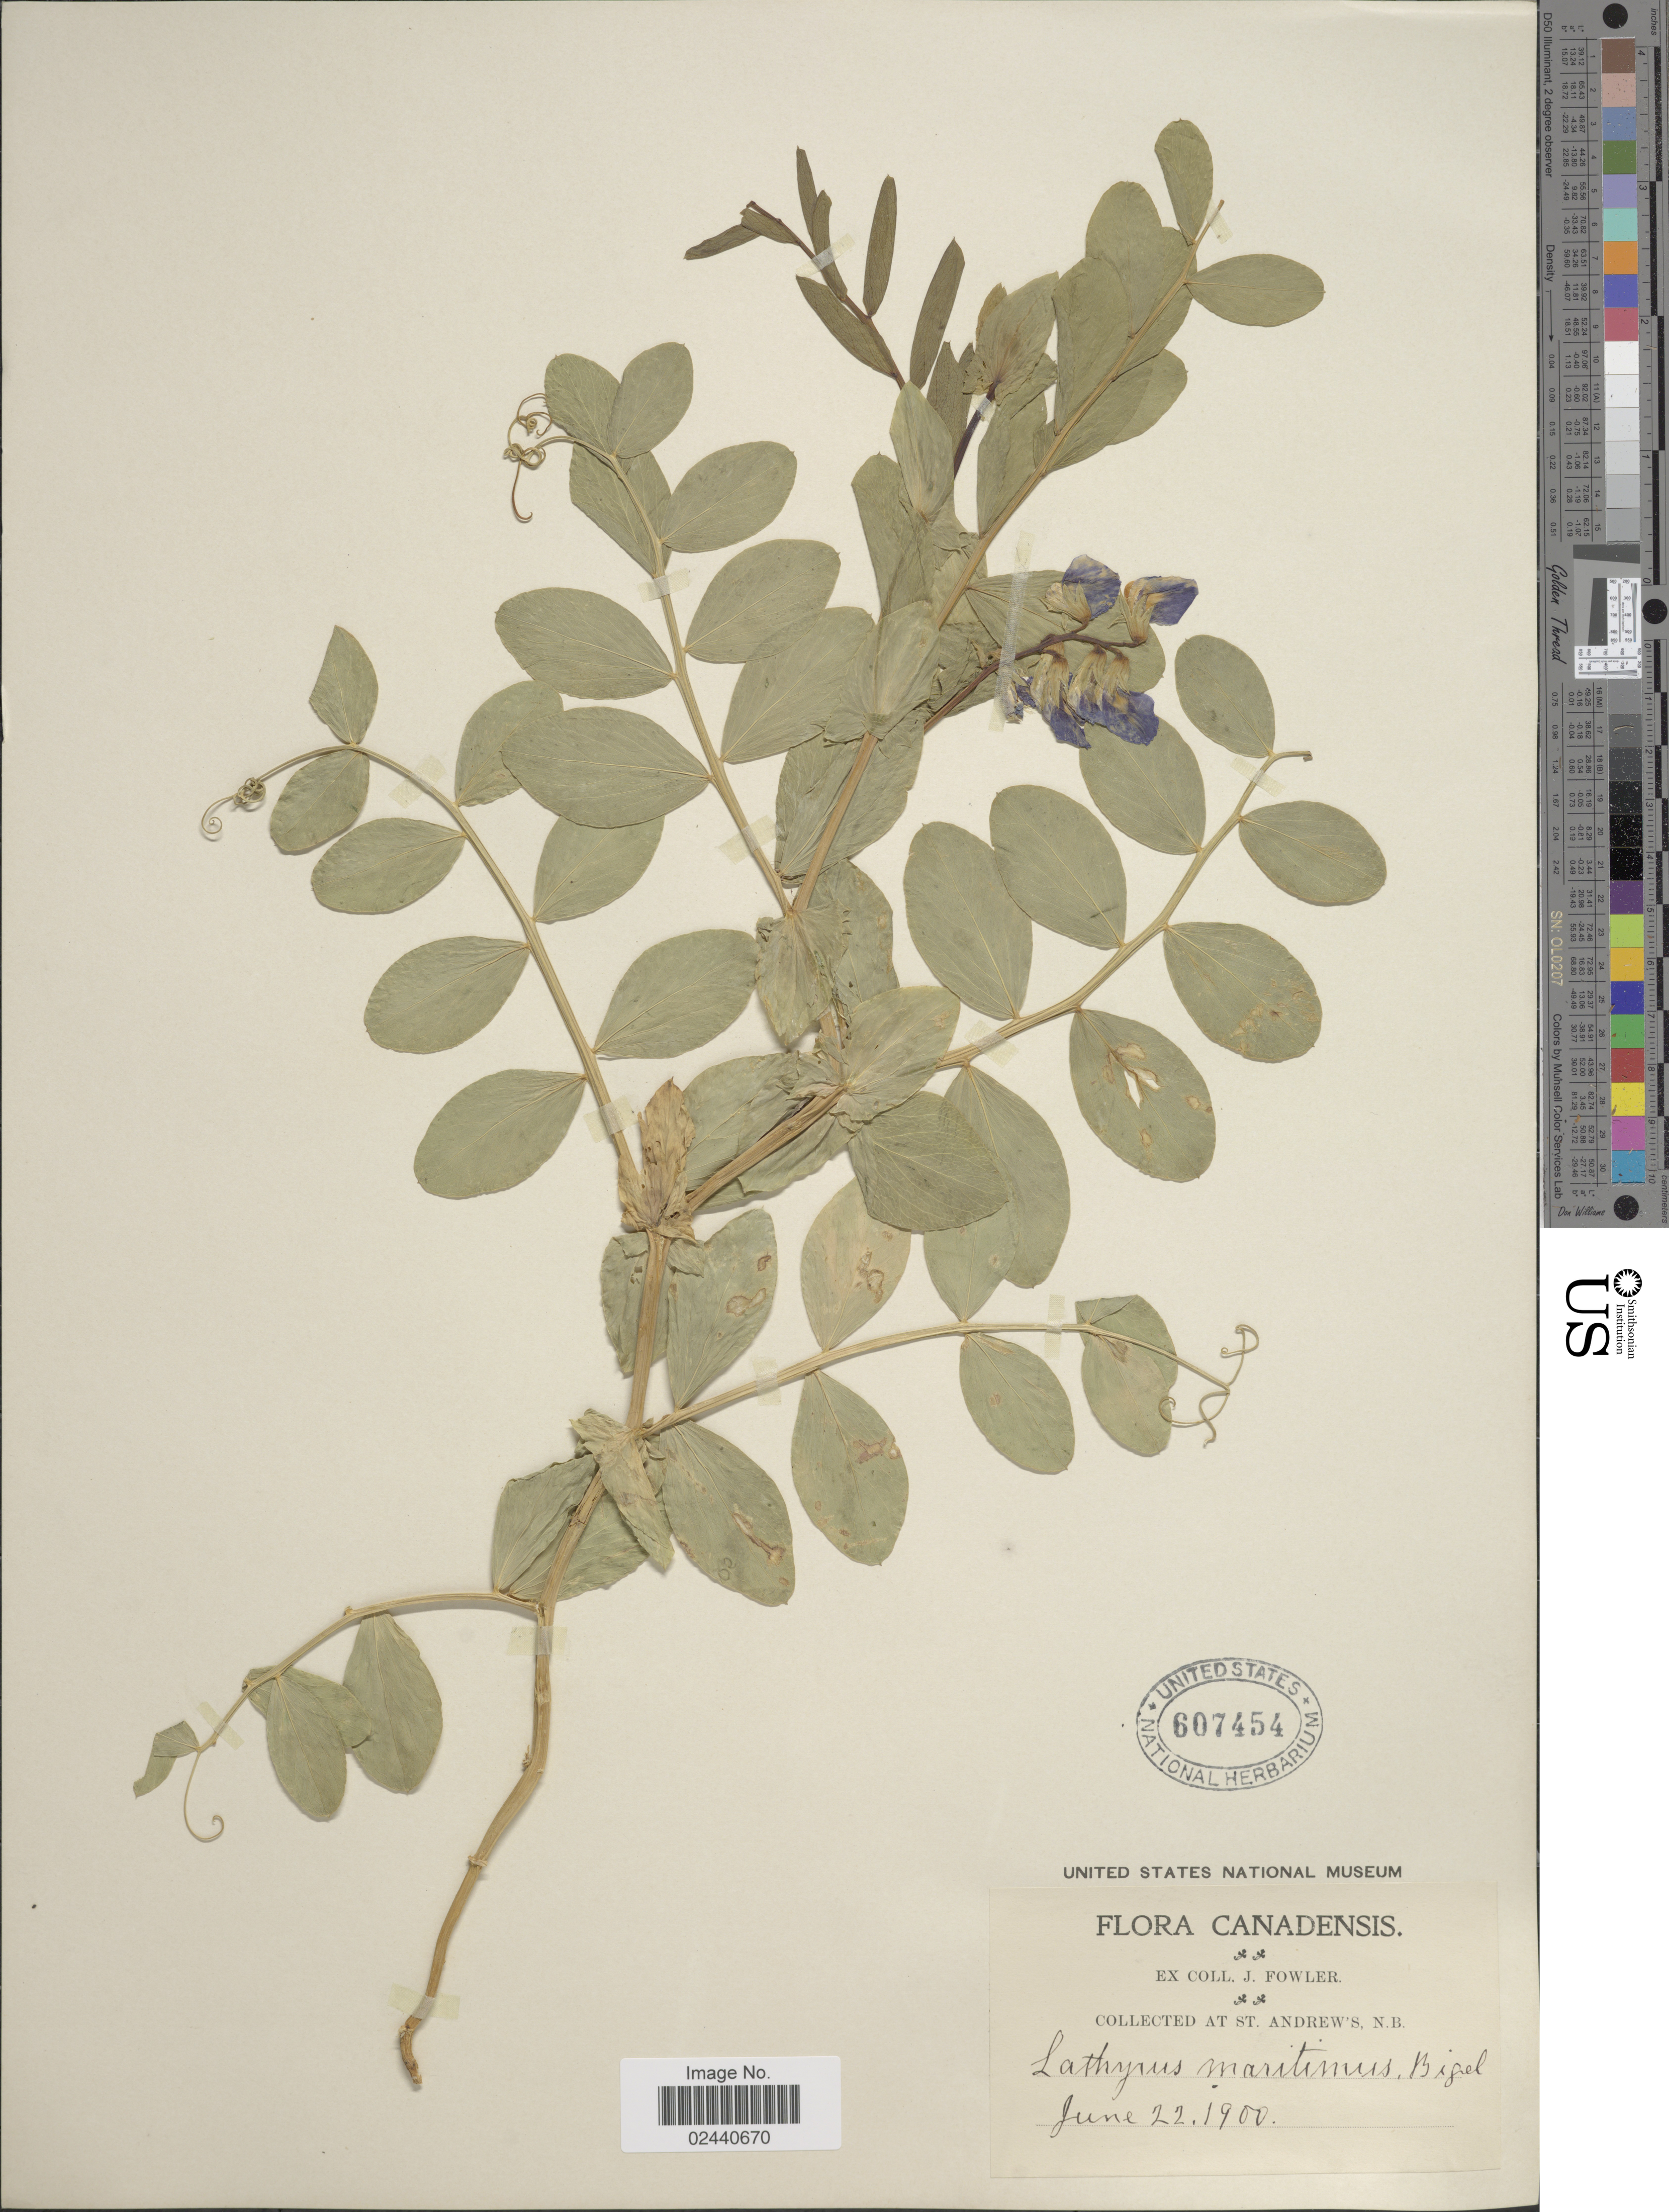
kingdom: Plantae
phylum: Tracheophyta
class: Magnoliopsida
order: Fabales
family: Fabaceae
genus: Lathyrus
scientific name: Lathyrus japonicus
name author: Willd.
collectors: J. P. Fowler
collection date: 1900-06-22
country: Canada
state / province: New Brunswick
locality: St. Andrew's, N.B.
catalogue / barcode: US 607454